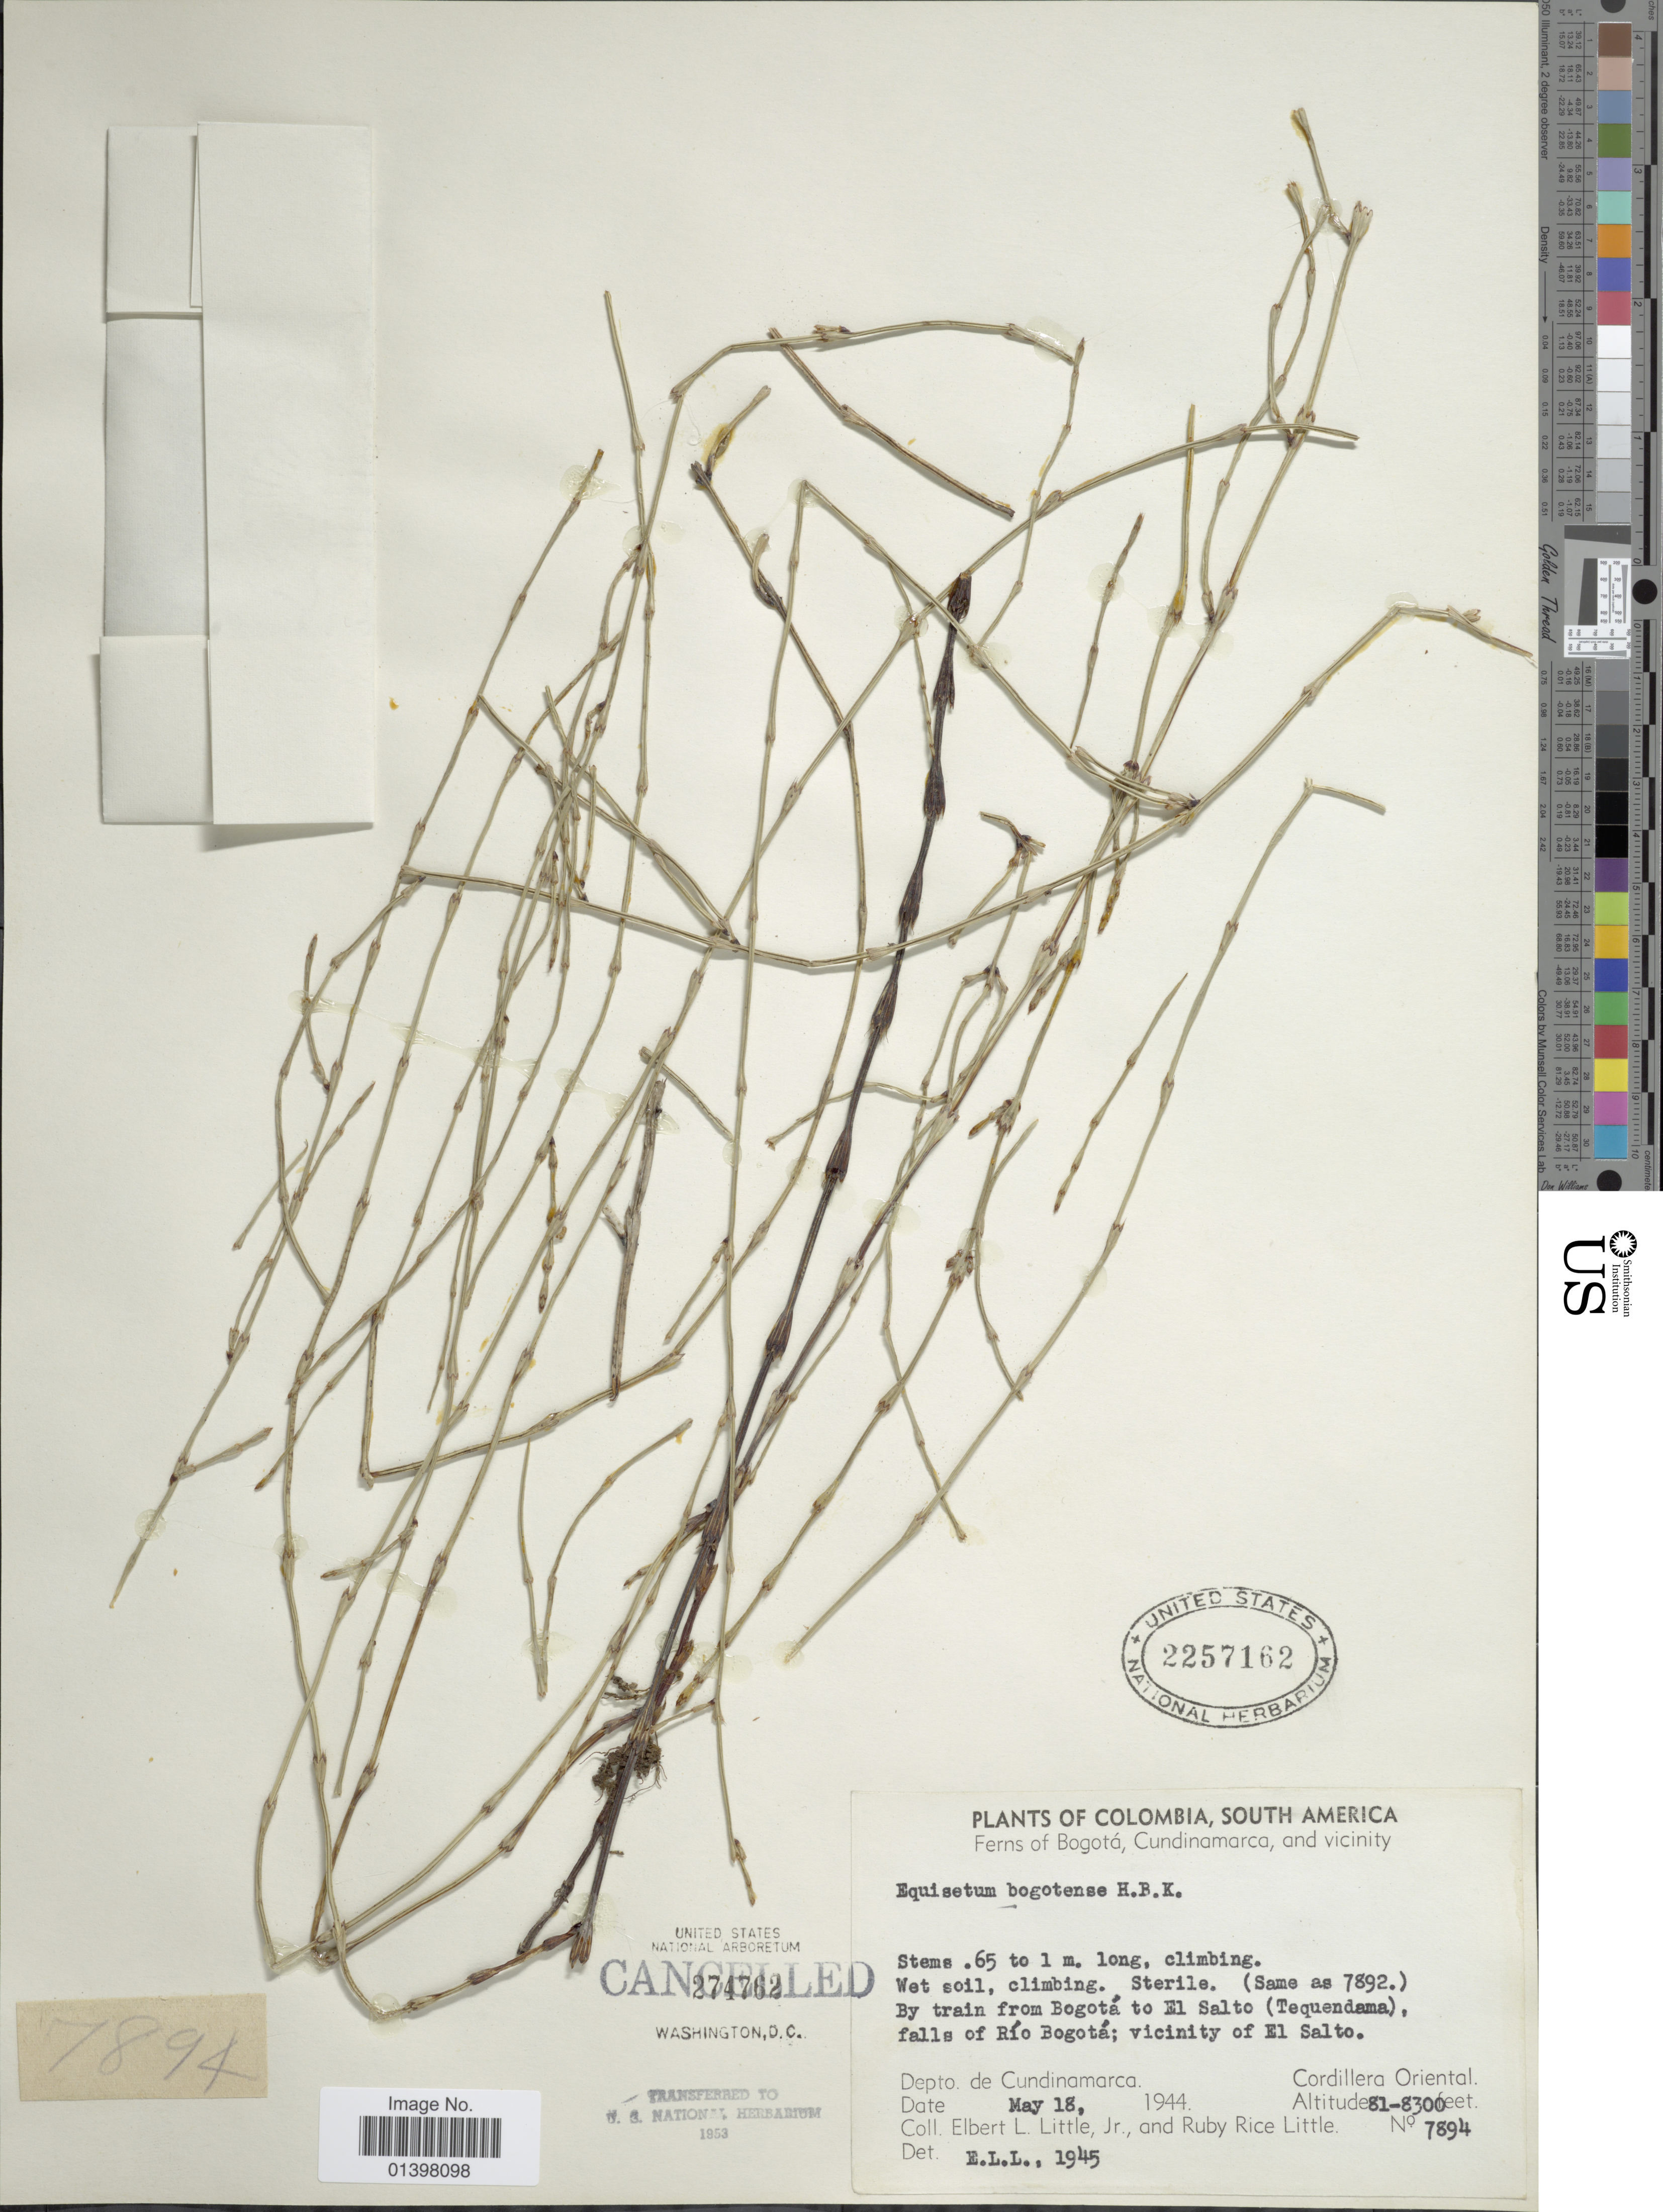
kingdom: Plantae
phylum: Tracheophyta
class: Polypodiopsida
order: Equisetales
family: Equisetaceae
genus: Equisetum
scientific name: Equisetum bogotense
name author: Kunth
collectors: E. L. Little & R. R. Little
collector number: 7894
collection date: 1944-05-18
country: Colombia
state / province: Cundinamarca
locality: Ferns of Bogotá, and vicinity, By train from Bogotá to El Salto (tequendama), falls of Río Bogotá; vicinity of El Salto, Cordillera Oriental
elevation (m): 2469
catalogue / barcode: US 2257162